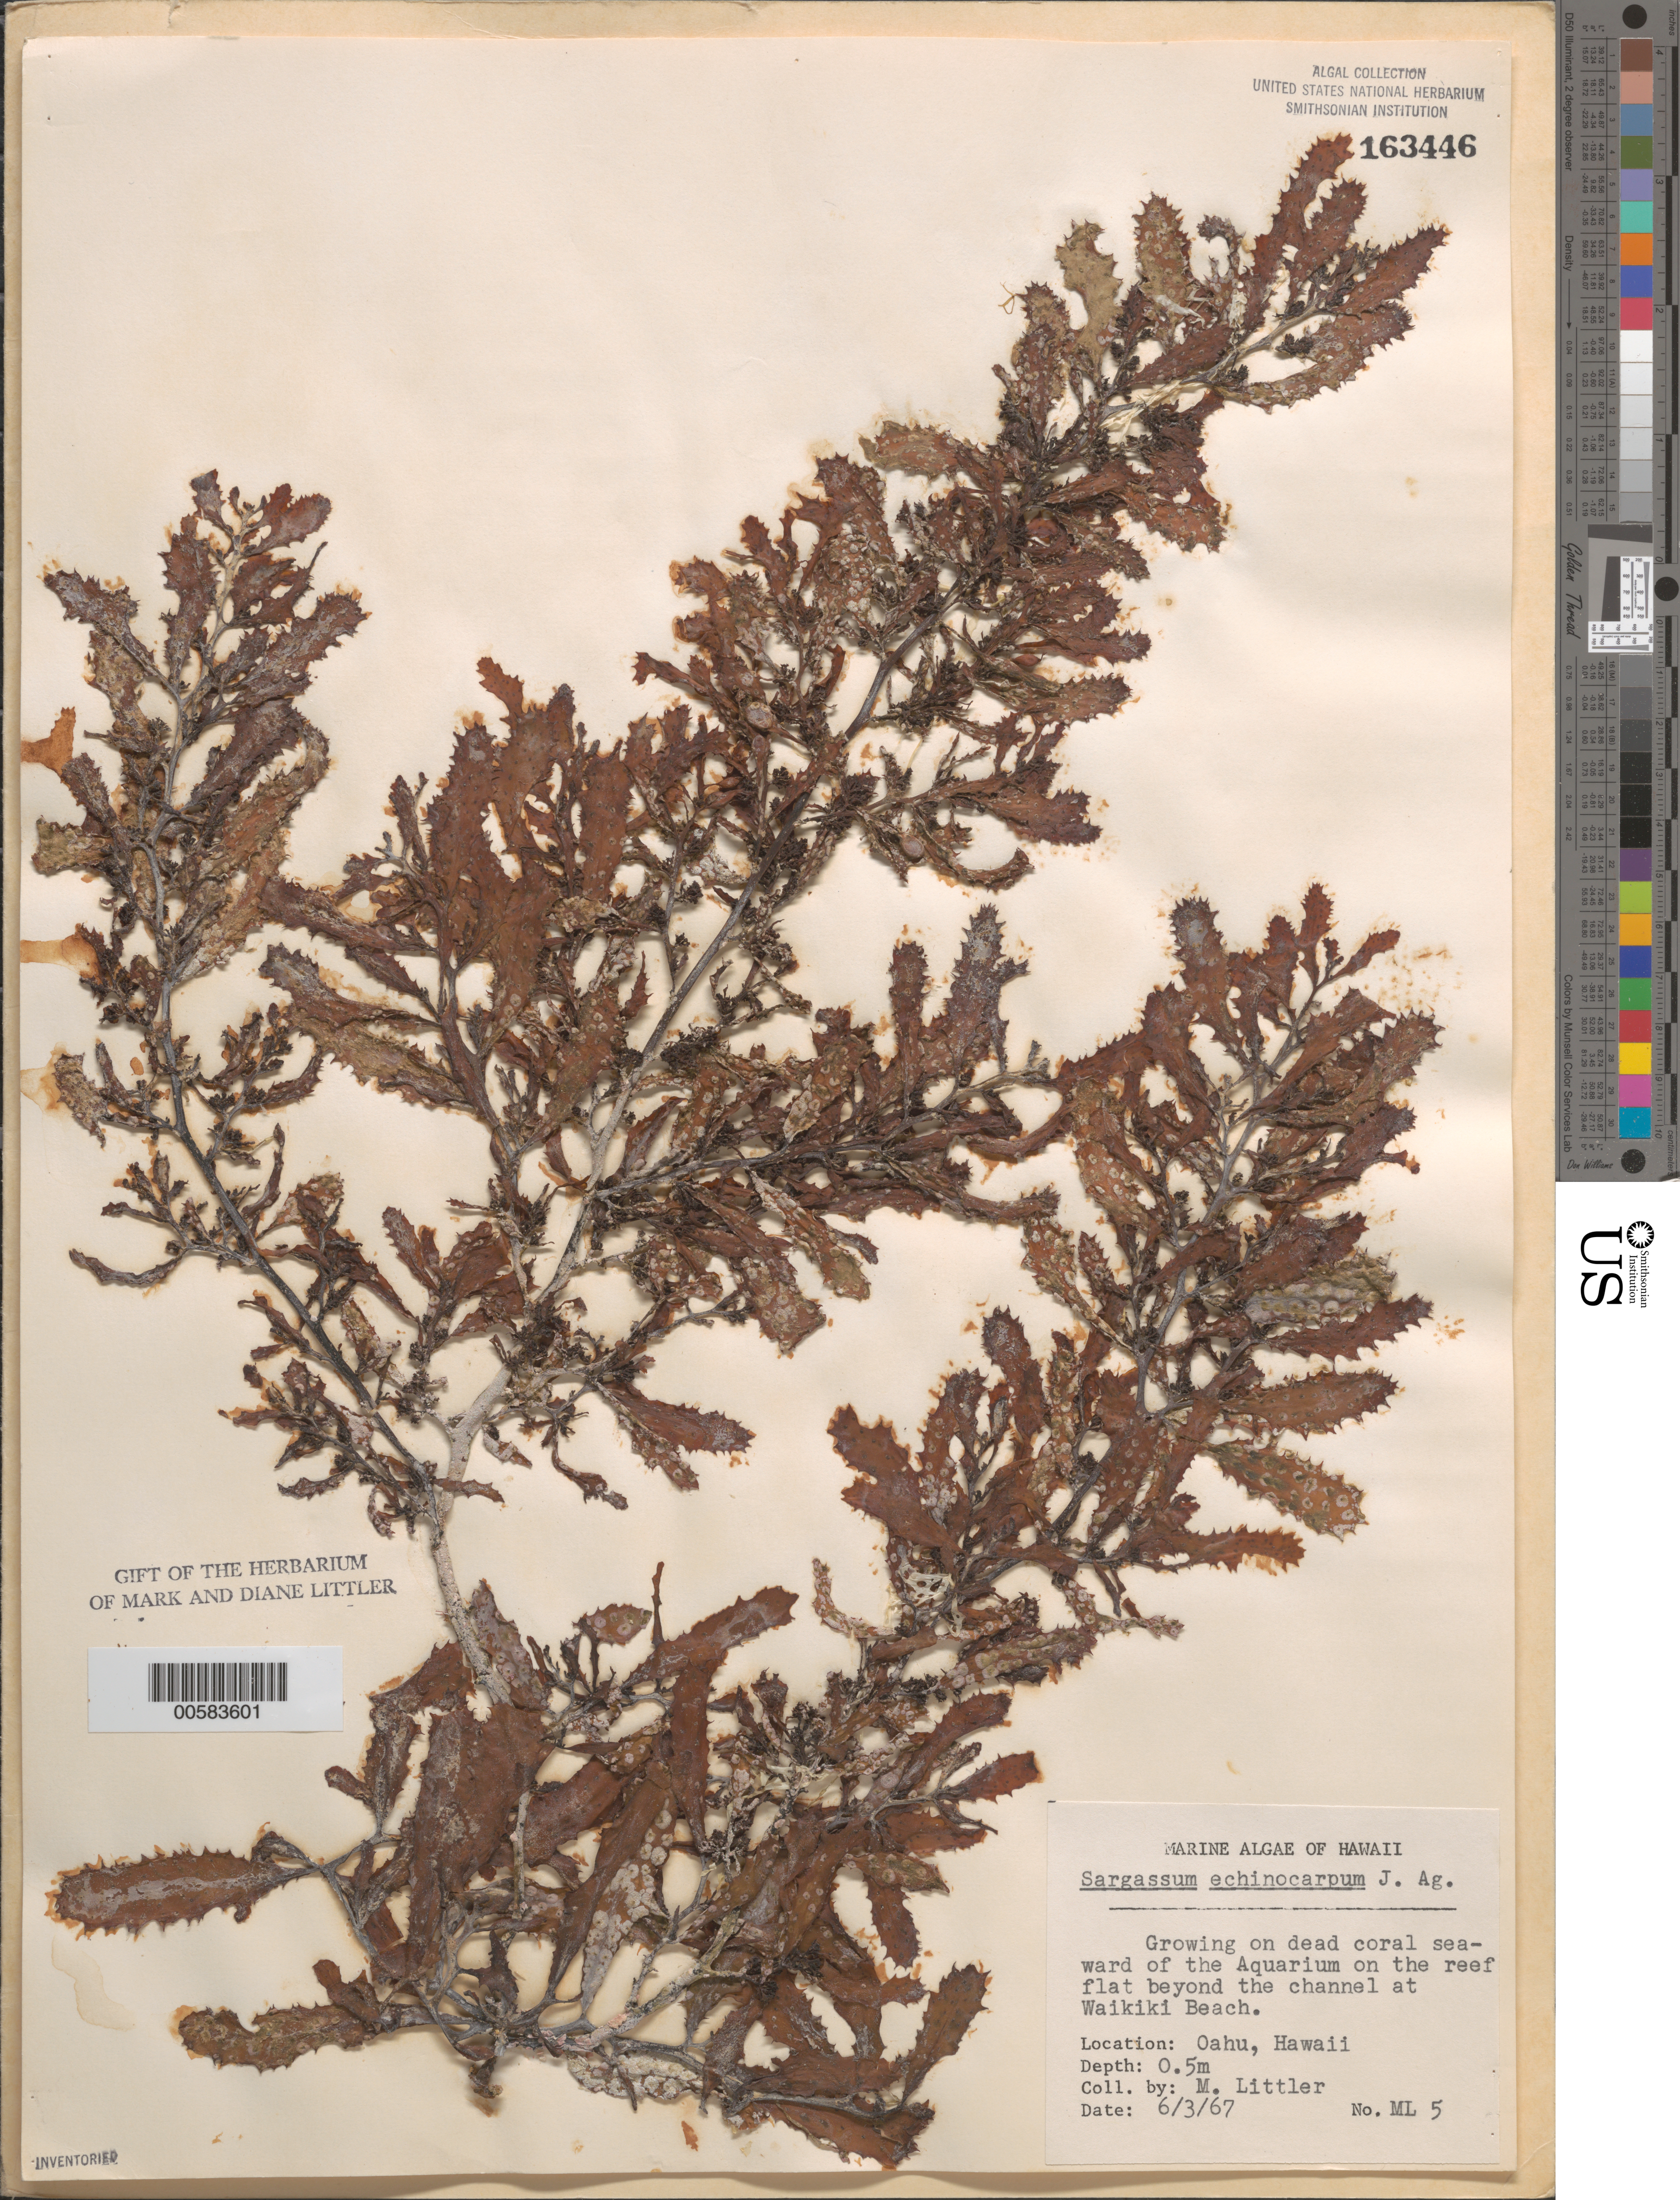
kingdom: Chromista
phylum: Ochrophyta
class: Phaeophyceae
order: Fucales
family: Sargassaceae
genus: Sargassum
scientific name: Sargassum aquifolium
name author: (Turner) C. Agardh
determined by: Algae name updating Project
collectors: M. M. Littler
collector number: ML 5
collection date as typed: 03 Jun 1967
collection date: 1967-06-03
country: United States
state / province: Hawaii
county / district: Honolulu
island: Oahu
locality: Waikiki Beach near Aquarium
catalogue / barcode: US 163446